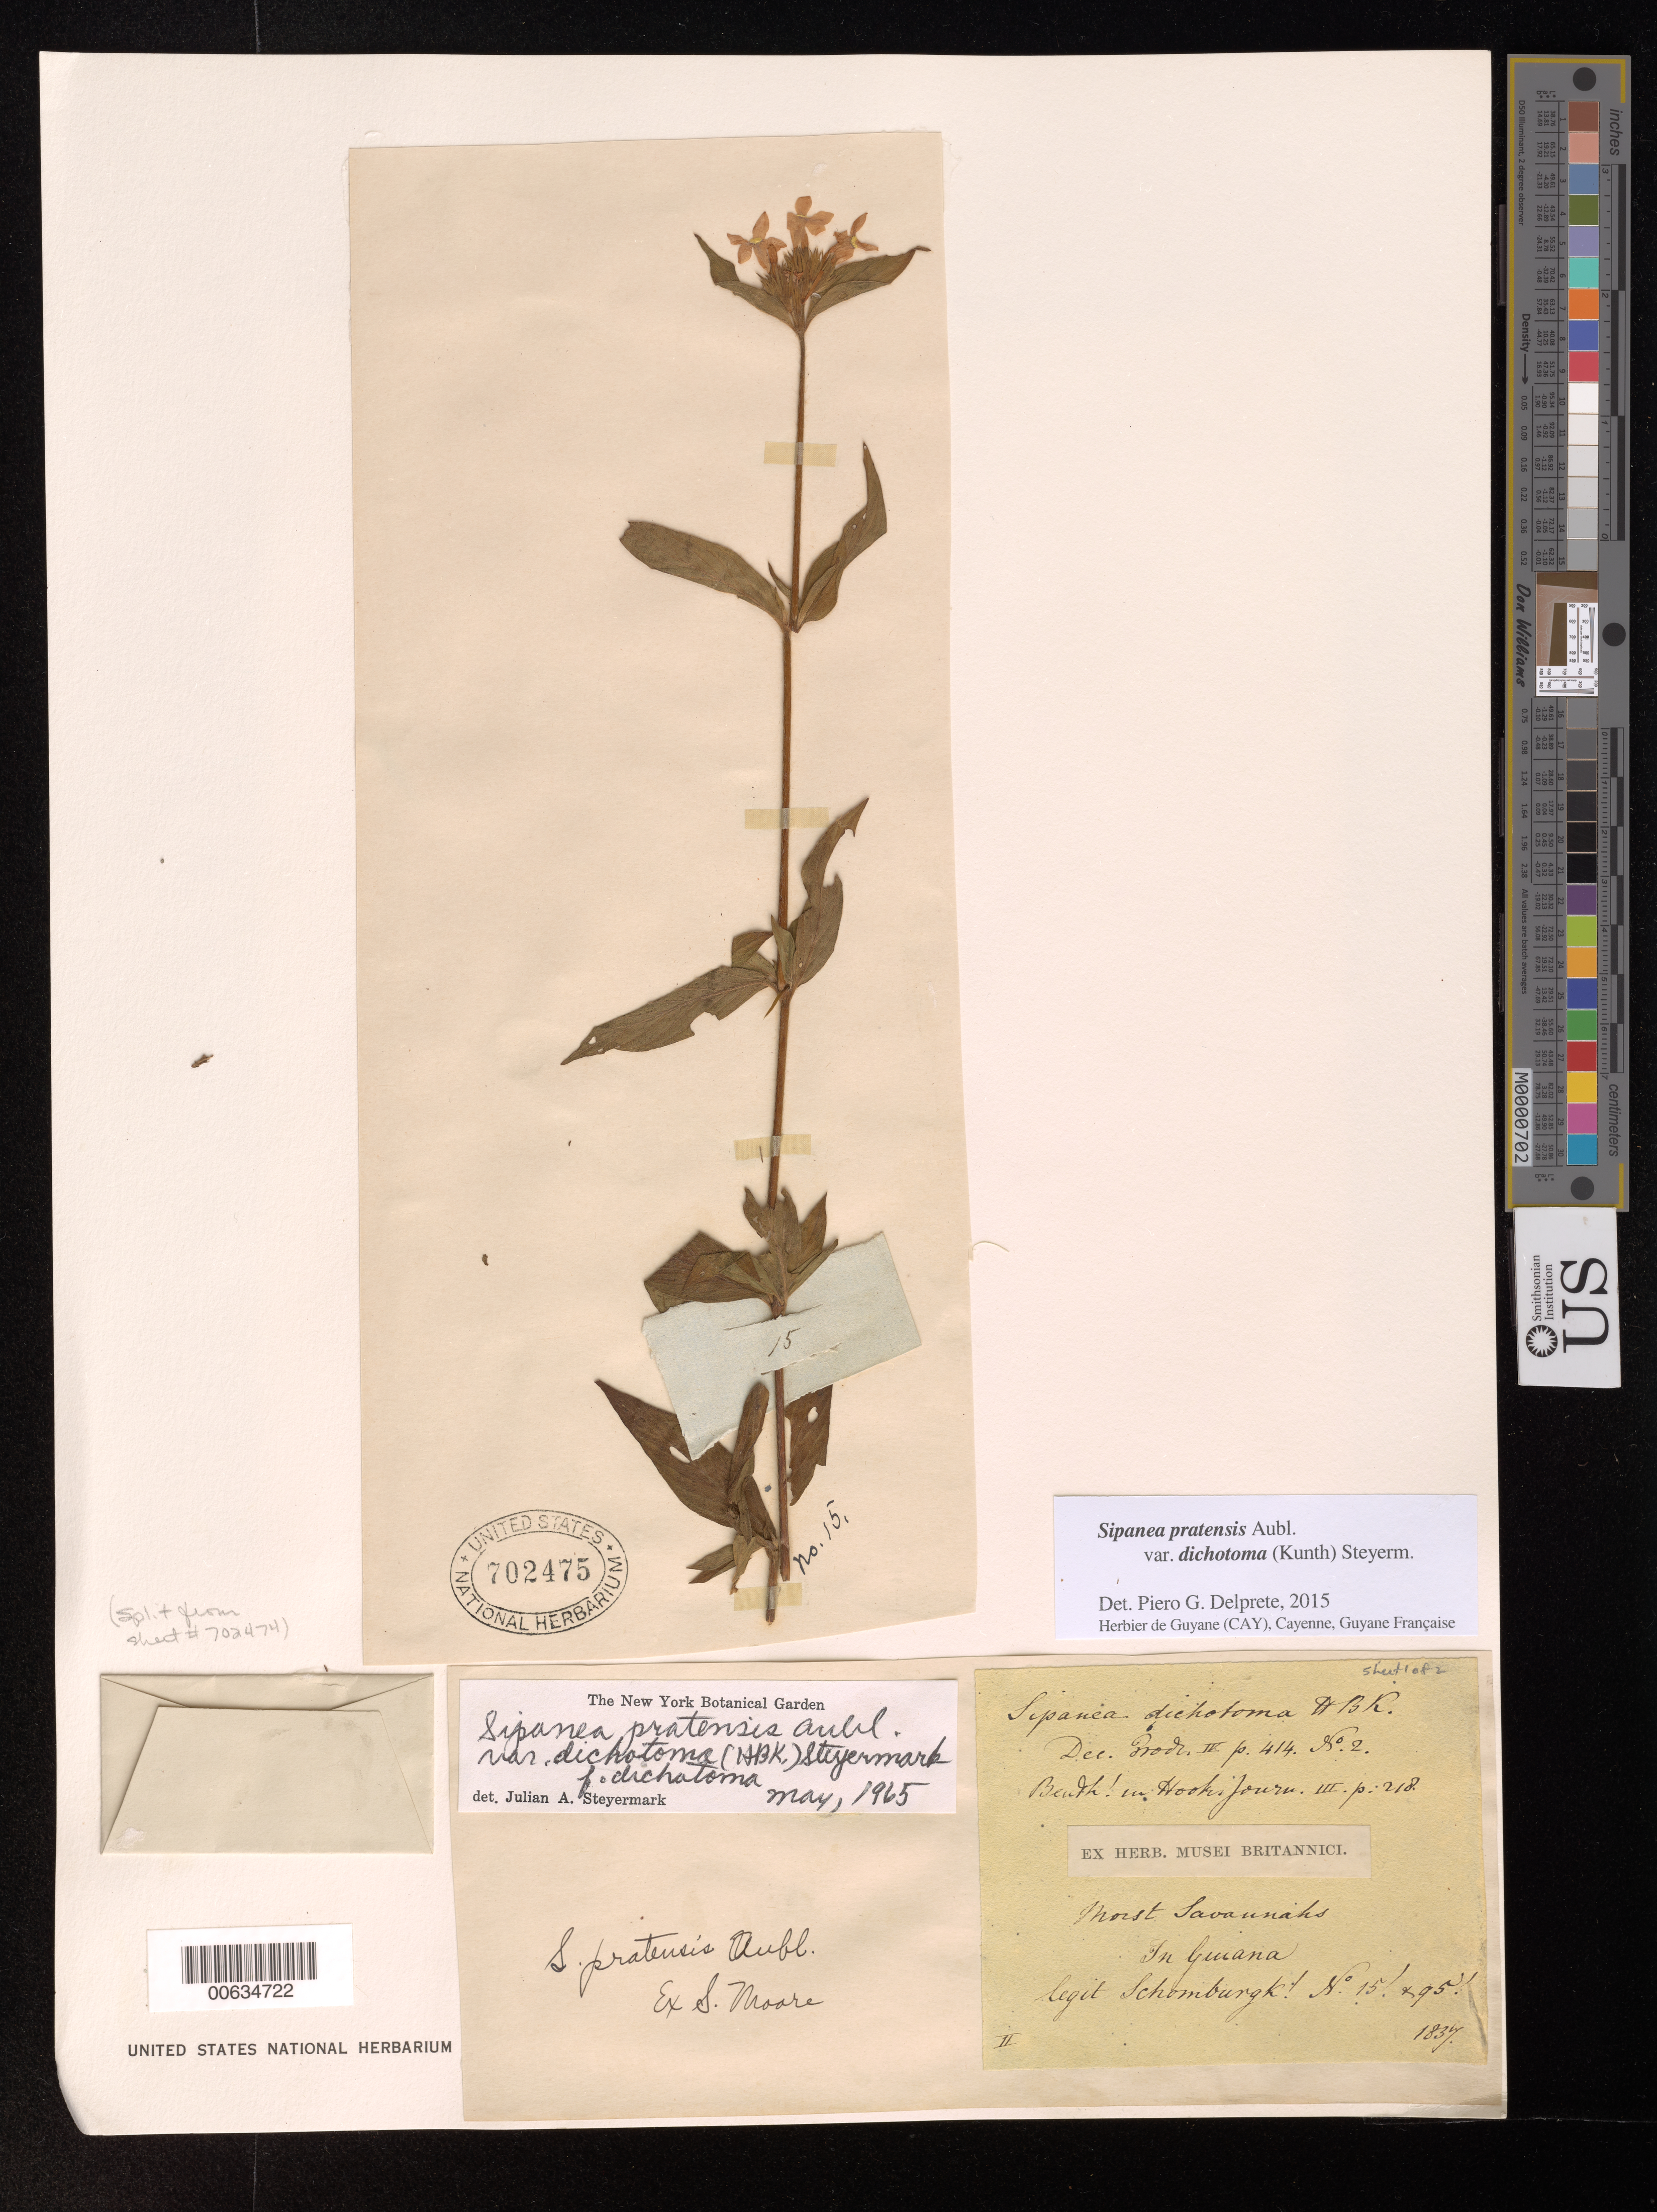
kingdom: Plantae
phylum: Tracheophyta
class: Magnoliopsida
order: Gentianales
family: Rubiaceae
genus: Sipanea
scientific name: Sipanea pratensis var. dichotoma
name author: (Kunth) Steyerm.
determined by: Steyermark, Julian A., (VEN)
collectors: R. H. Schomburgk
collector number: I 15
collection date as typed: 1837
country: Guyana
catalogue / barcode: US 702475